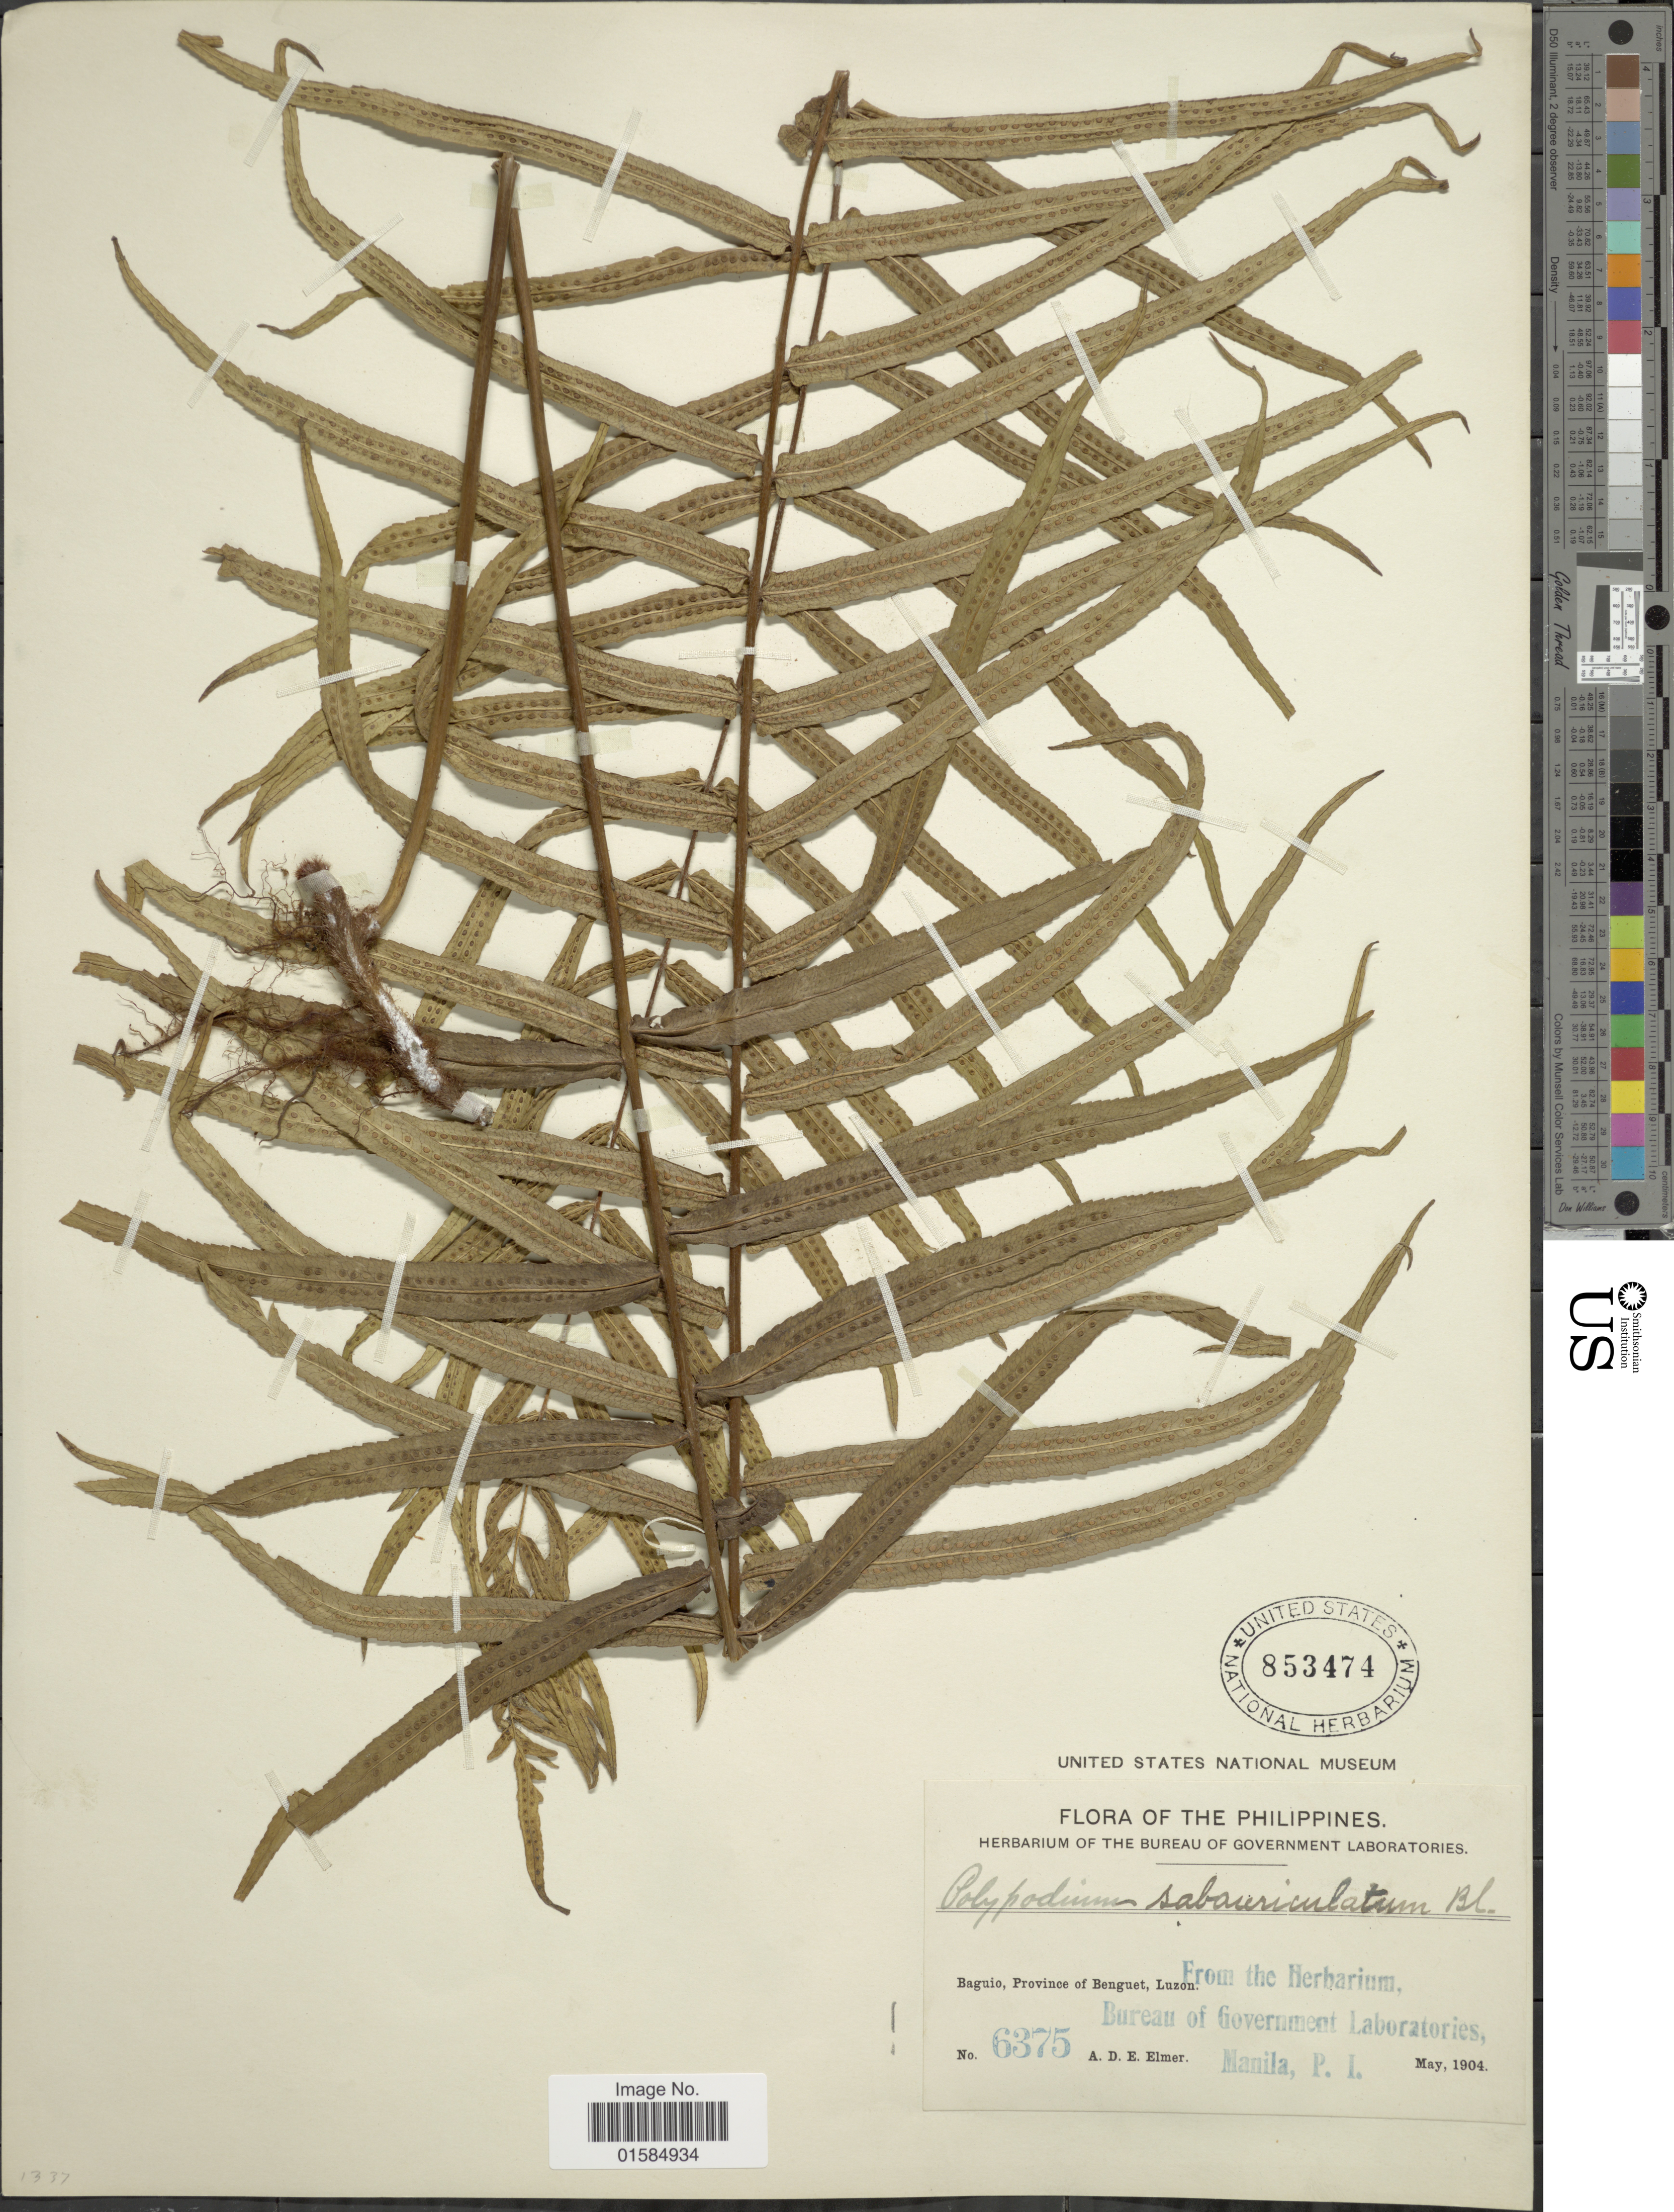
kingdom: Plantae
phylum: Tracheophyta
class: Polypodiopsida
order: Polypodiales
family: Polypodiaceae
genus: Goniophlebium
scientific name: Goniophlebium subauriculatum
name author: (Blume) C. Presl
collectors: A. D. E. Elmer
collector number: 6375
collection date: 1904-05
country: Philippines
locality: Baguio, Province of Benguet, Luzon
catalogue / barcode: US 853474